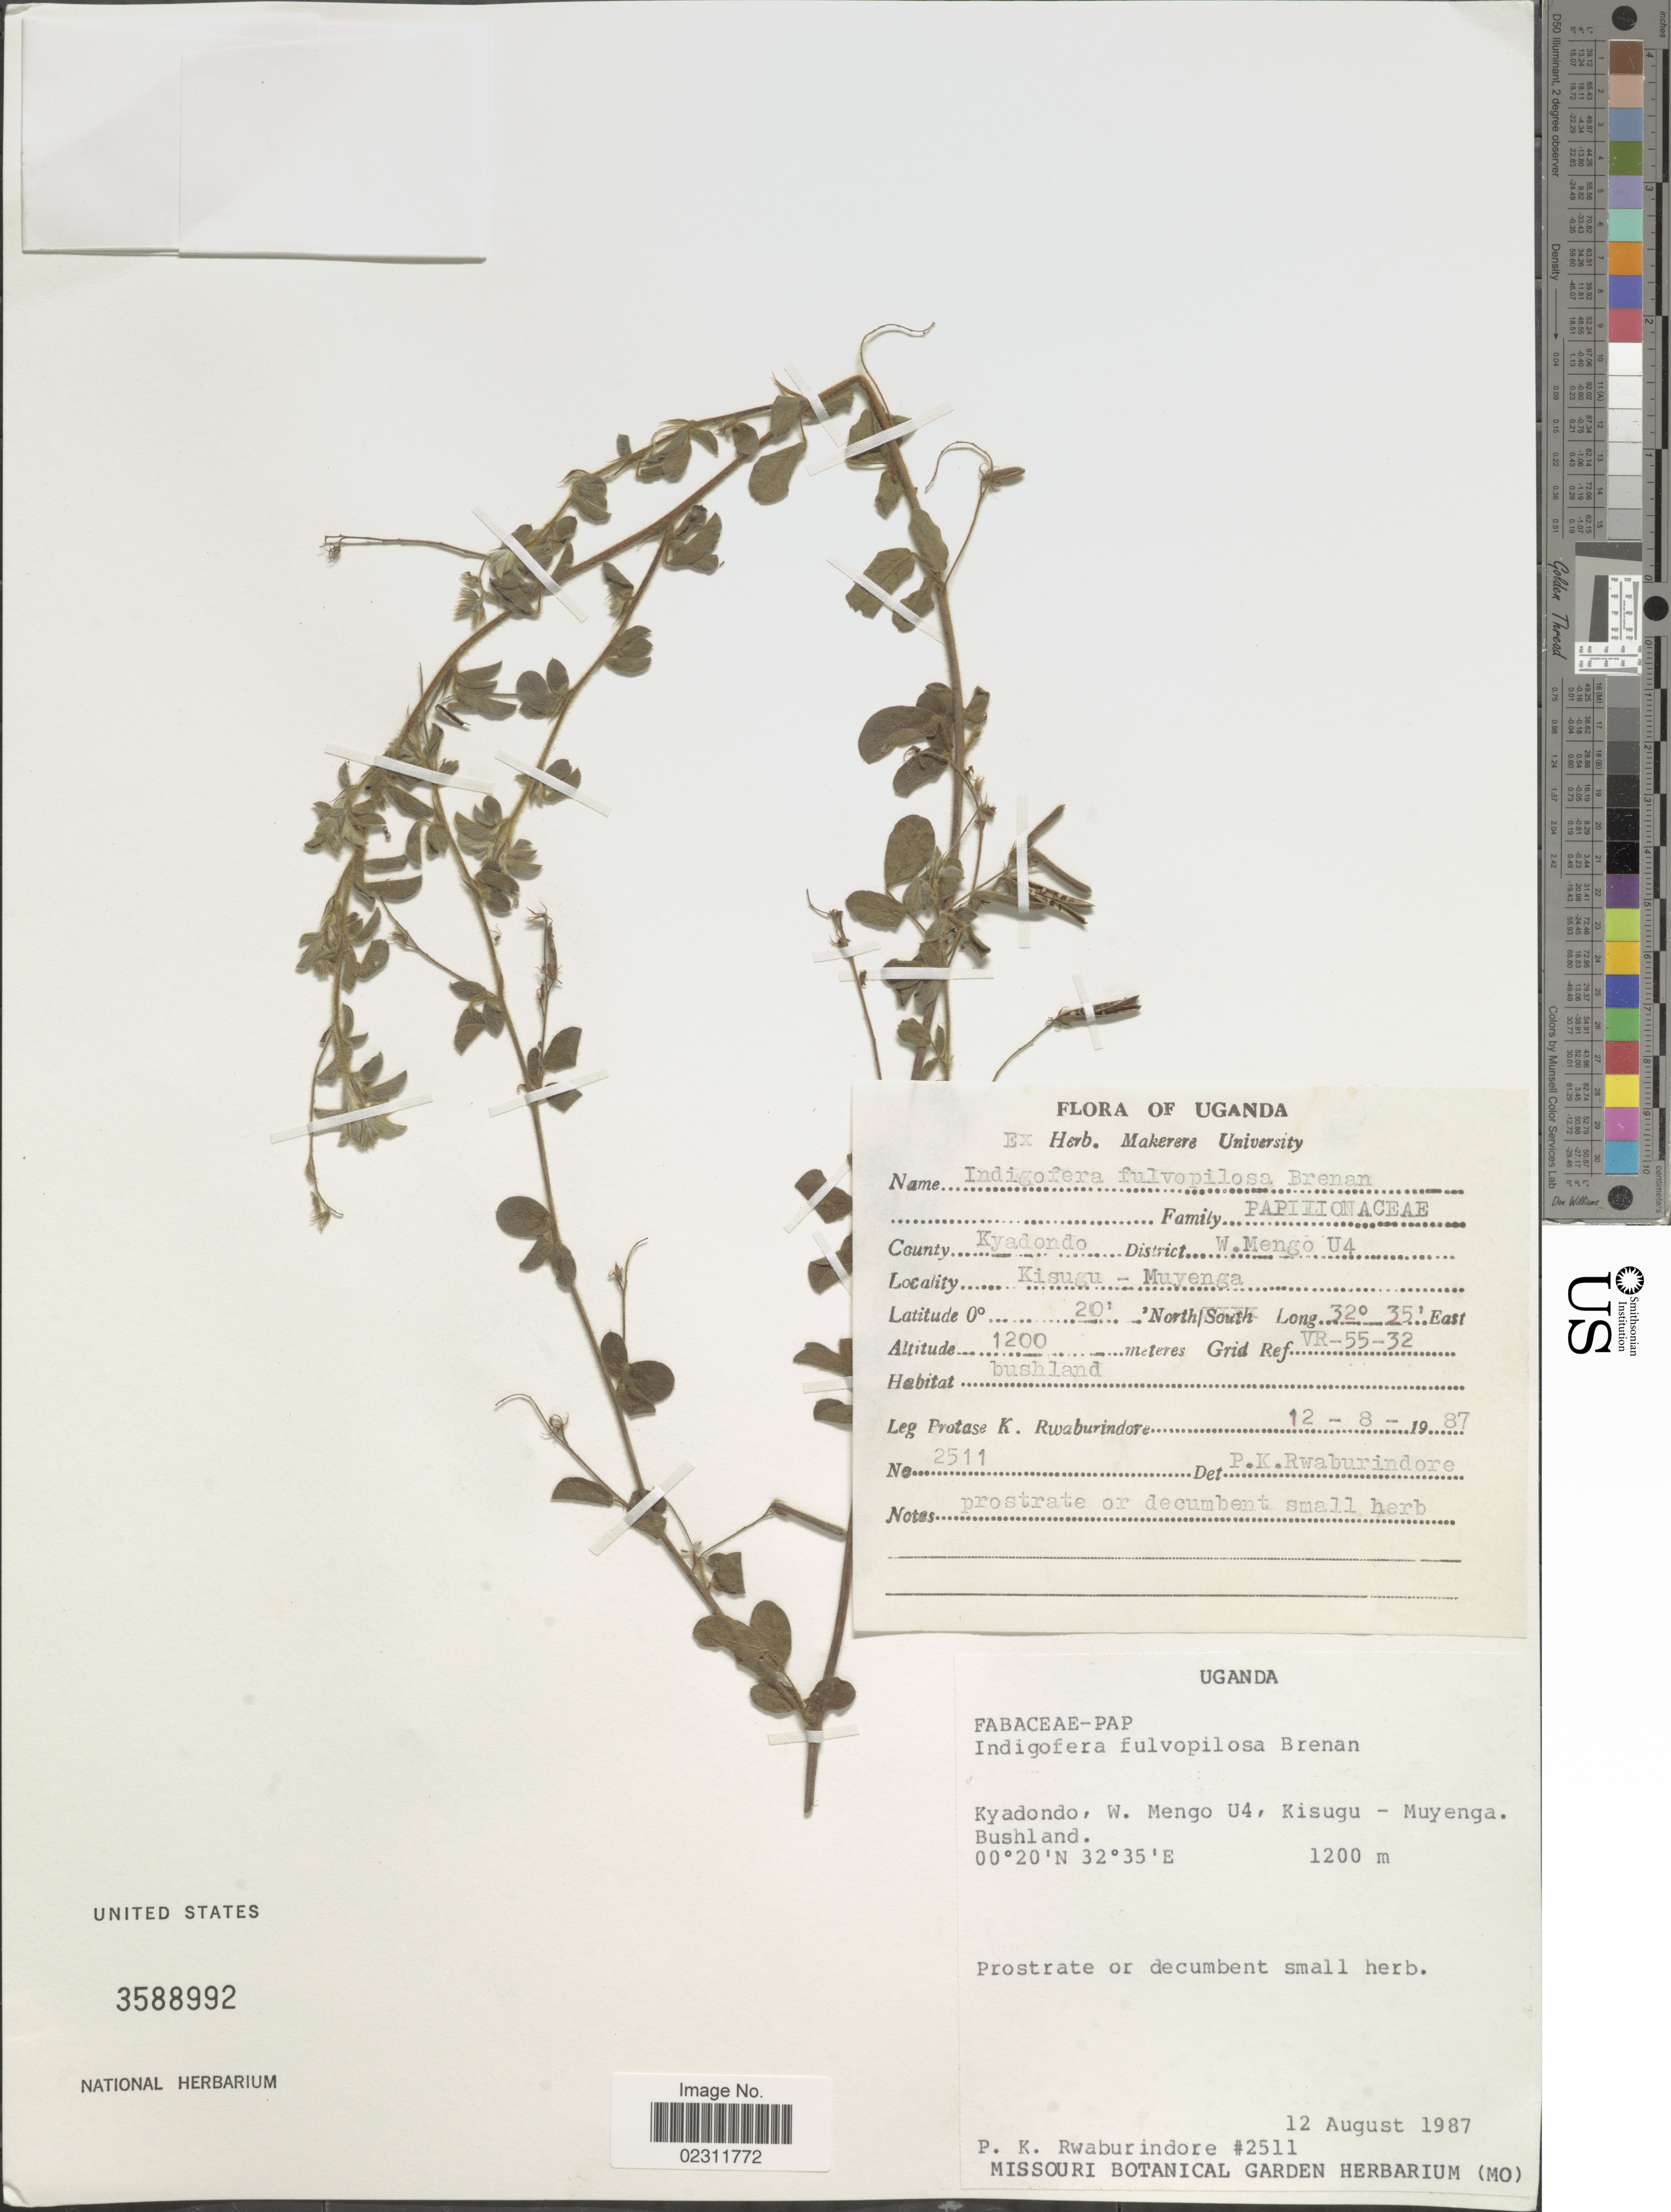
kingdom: Plantae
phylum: Tracheophyta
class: Magnoliopsida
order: Fabales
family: Fabaceae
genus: Indigofera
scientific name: Indigofera fulvopilosa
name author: Brenan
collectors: P. Rwaburindore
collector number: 2511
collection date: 1987-08-12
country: Uganda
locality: Kyadondo, W. Mengo U4, Kisugu-Muyenga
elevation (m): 1200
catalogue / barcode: US 3588992